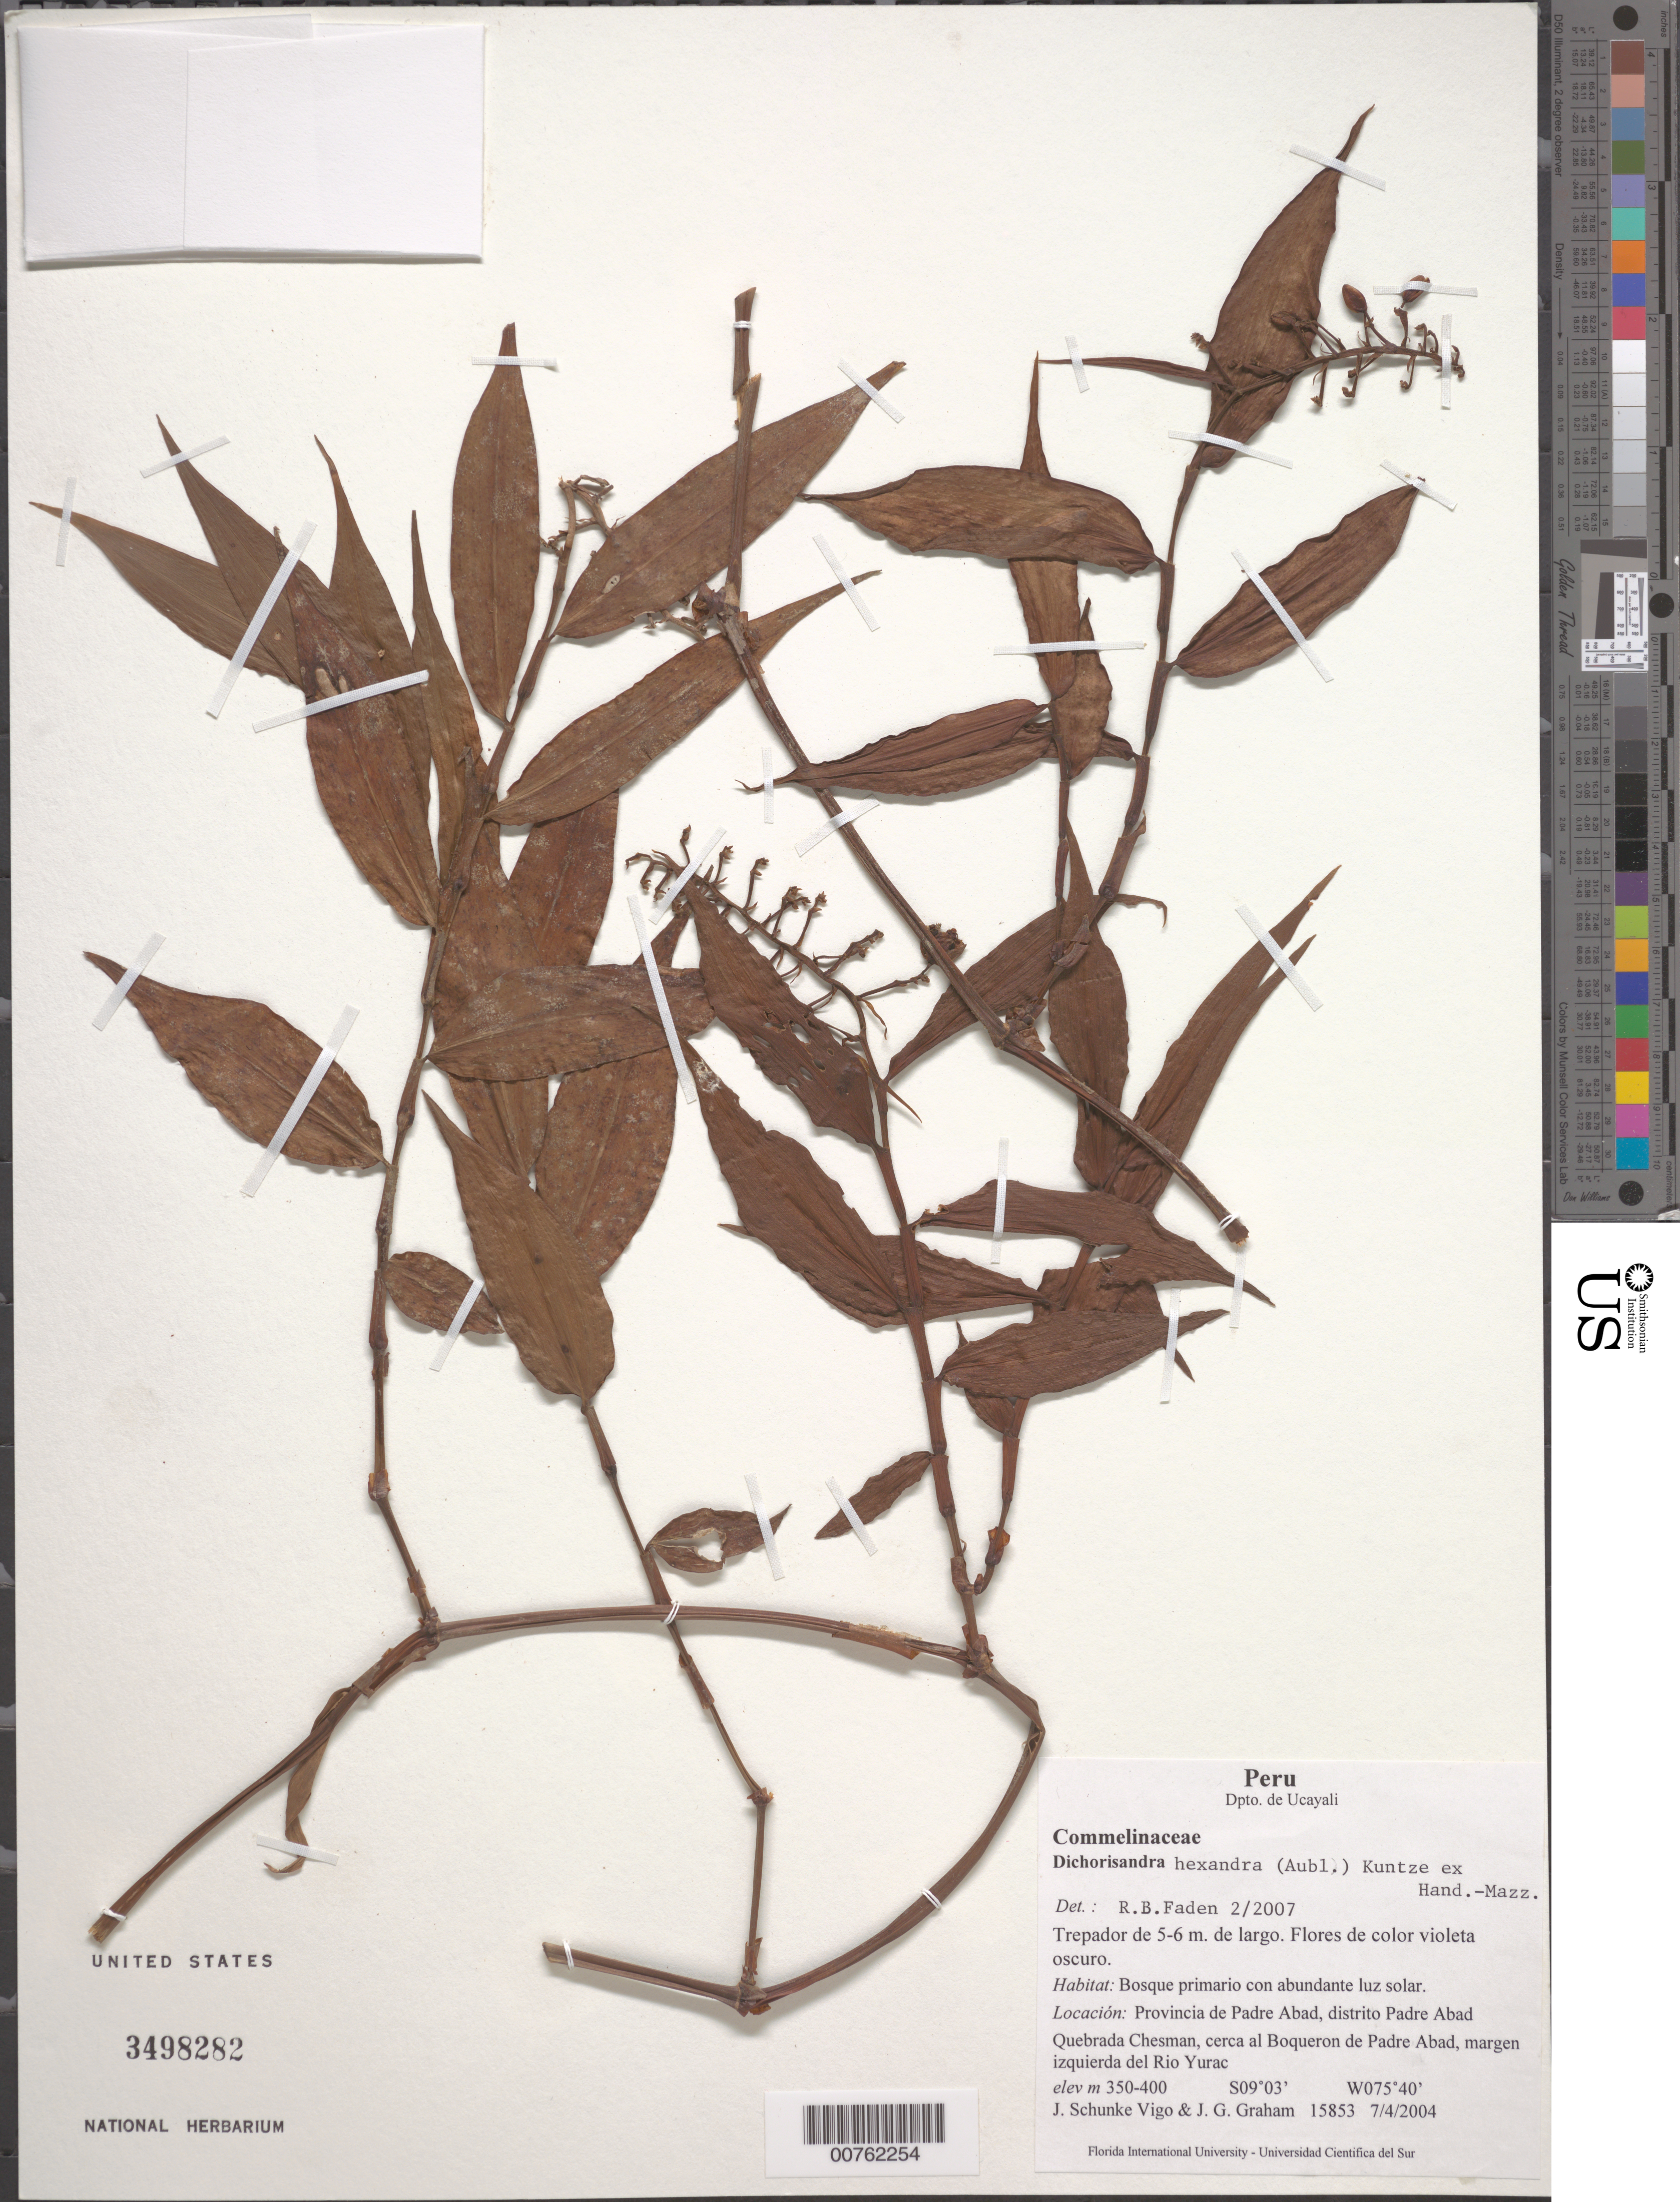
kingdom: Plantae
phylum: Tracheophyta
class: Liliopsida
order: Commelinales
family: Commelinaceae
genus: Dichorisandra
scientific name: Dichorisandra hexandra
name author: (Aubl.) Standl.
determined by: Faden, Robert B., (US), Smithsonian Institution - National Museum of Natural History (UNITED STATES)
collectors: J. Schunke Vigo & J. Graham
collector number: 15853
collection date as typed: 04 Jul 2004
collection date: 2004-07-04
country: Peru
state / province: Ucayali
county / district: Padre Abad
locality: Dpto. de Ucayali. Quebrada Chesman, cerca al Boqueron de Padre Abad, margen izquierda del Ruo Yurac.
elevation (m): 350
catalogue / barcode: US 3498282